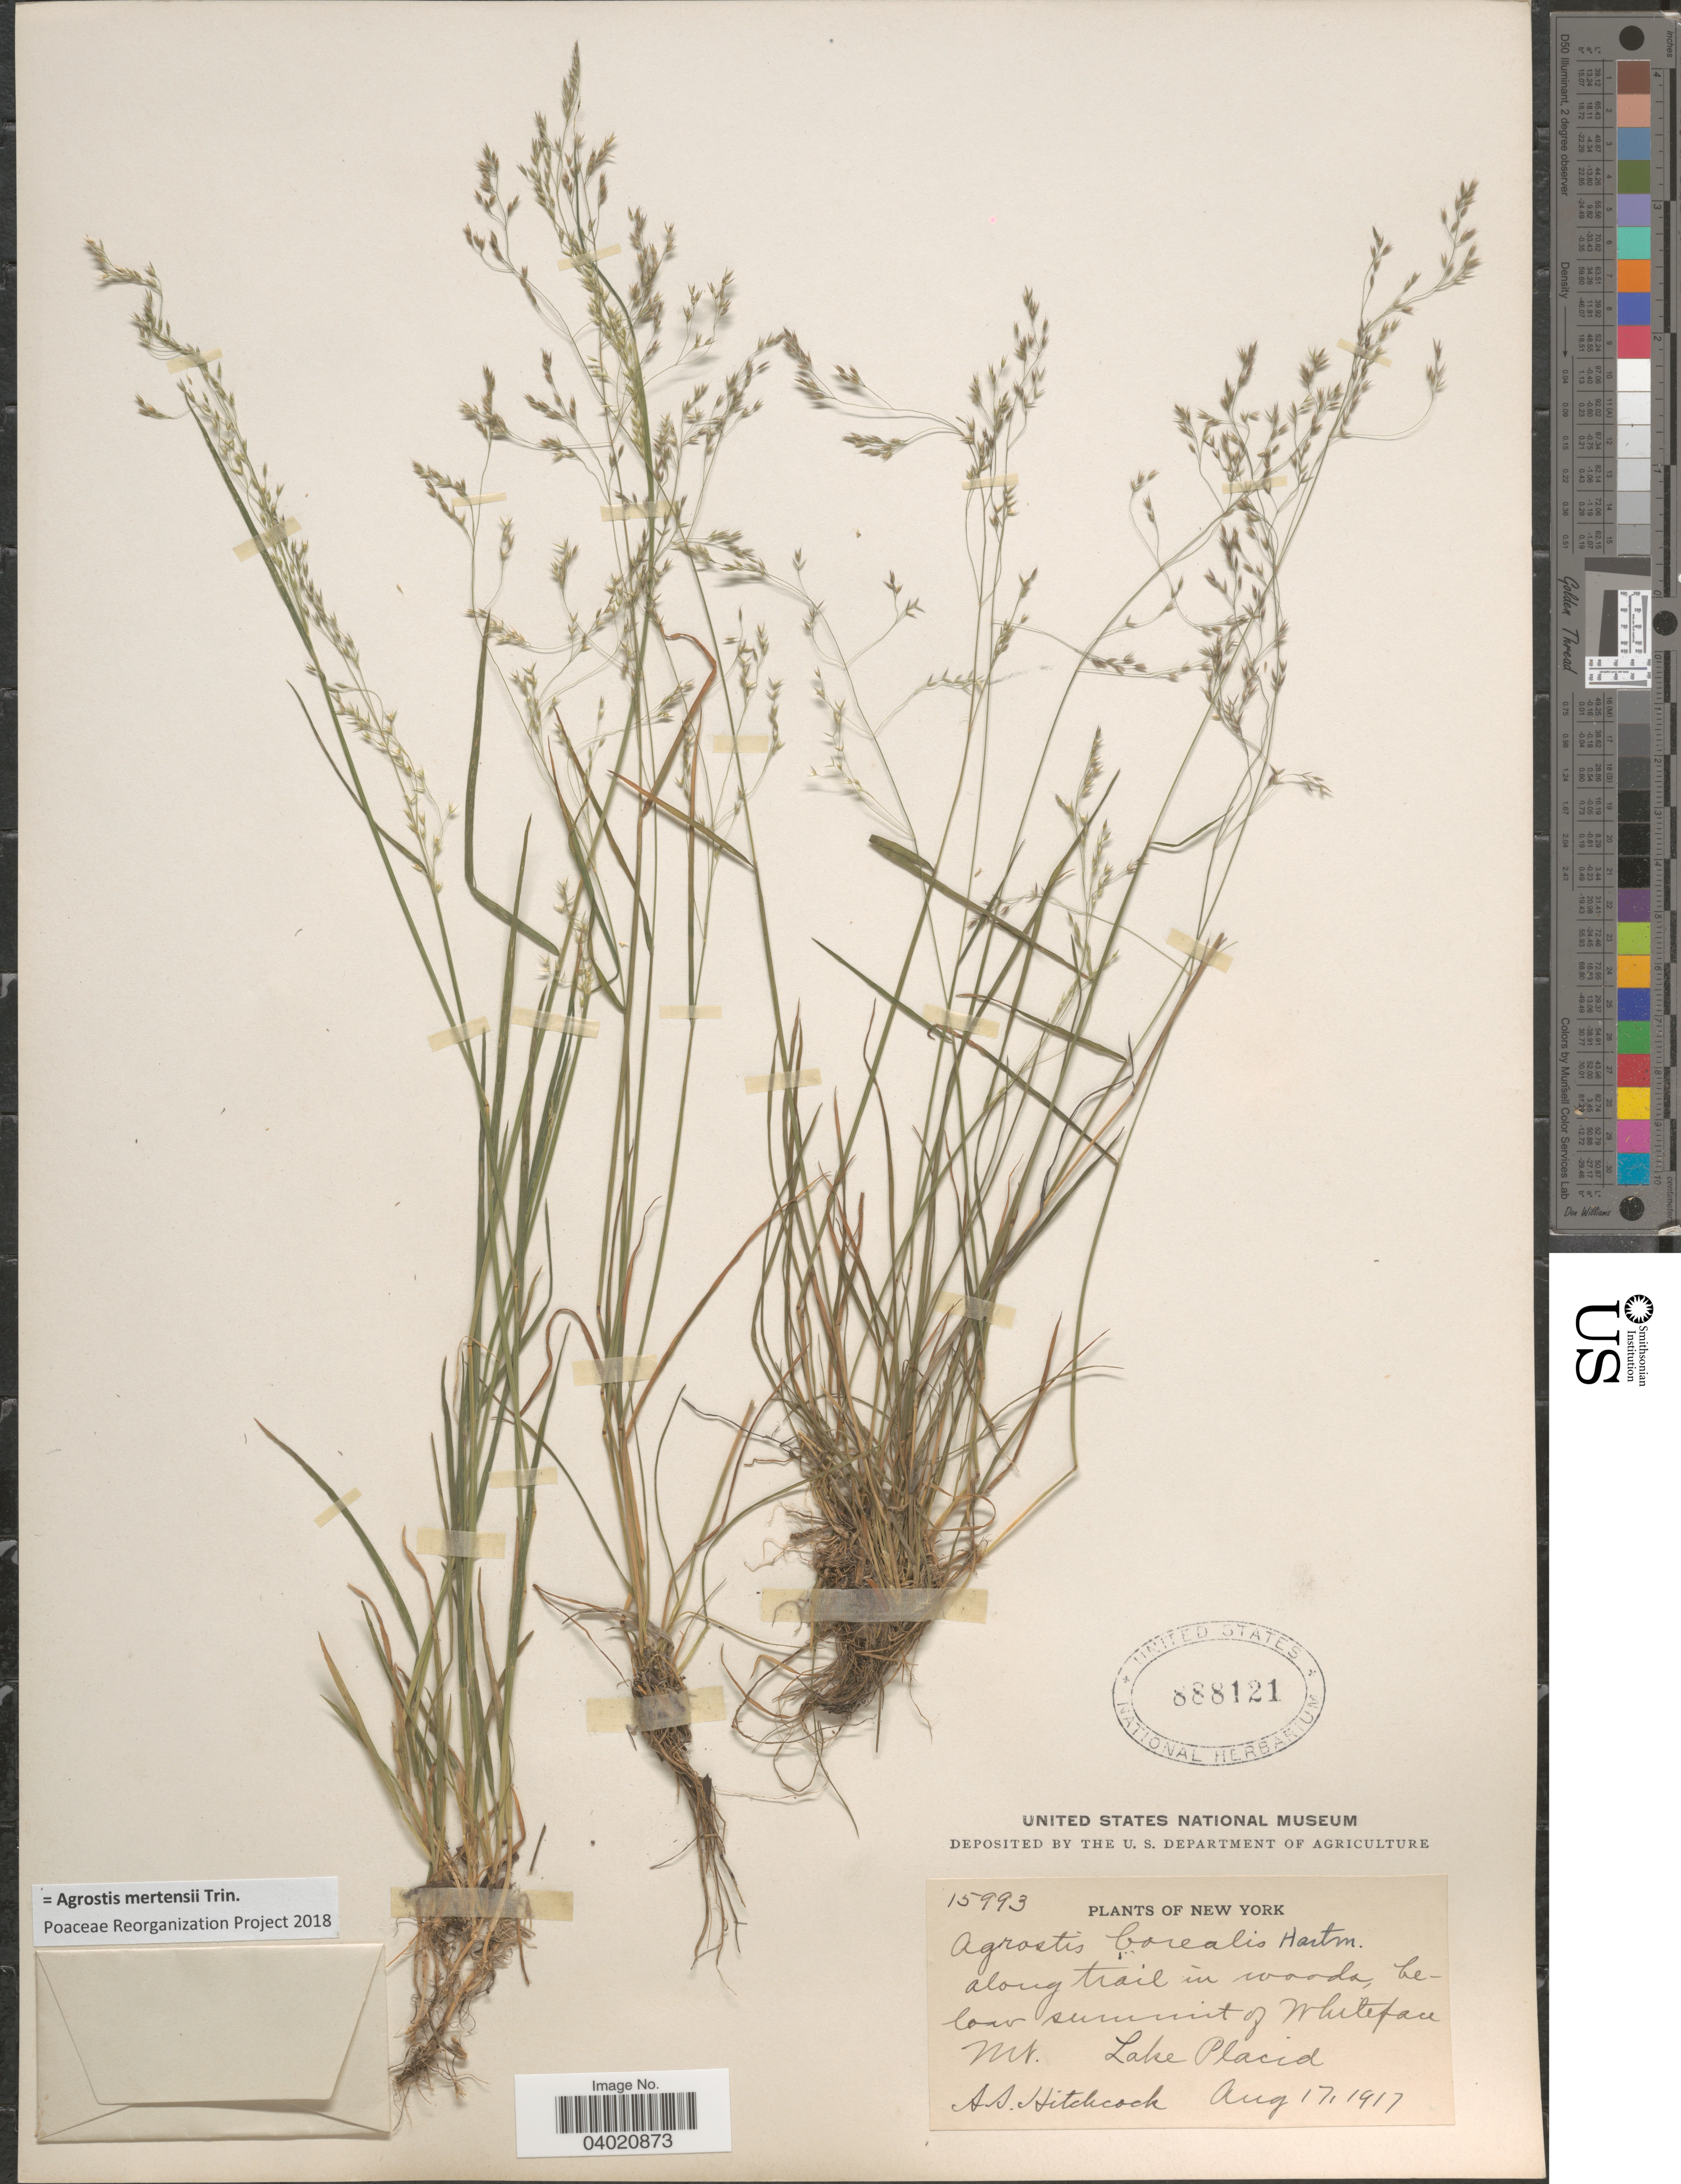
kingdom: Plantae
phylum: Tracheophyta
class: Liliopsida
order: Poales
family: Poaceae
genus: Agrostis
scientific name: Agrostis mertensii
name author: Trin.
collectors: A. S. Hitchcock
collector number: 15993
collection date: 1917-08-17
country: United States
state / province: New York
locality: Along trail in woods, below summit of Whiteface Mt. Lake Placid.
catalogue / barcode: US 888121